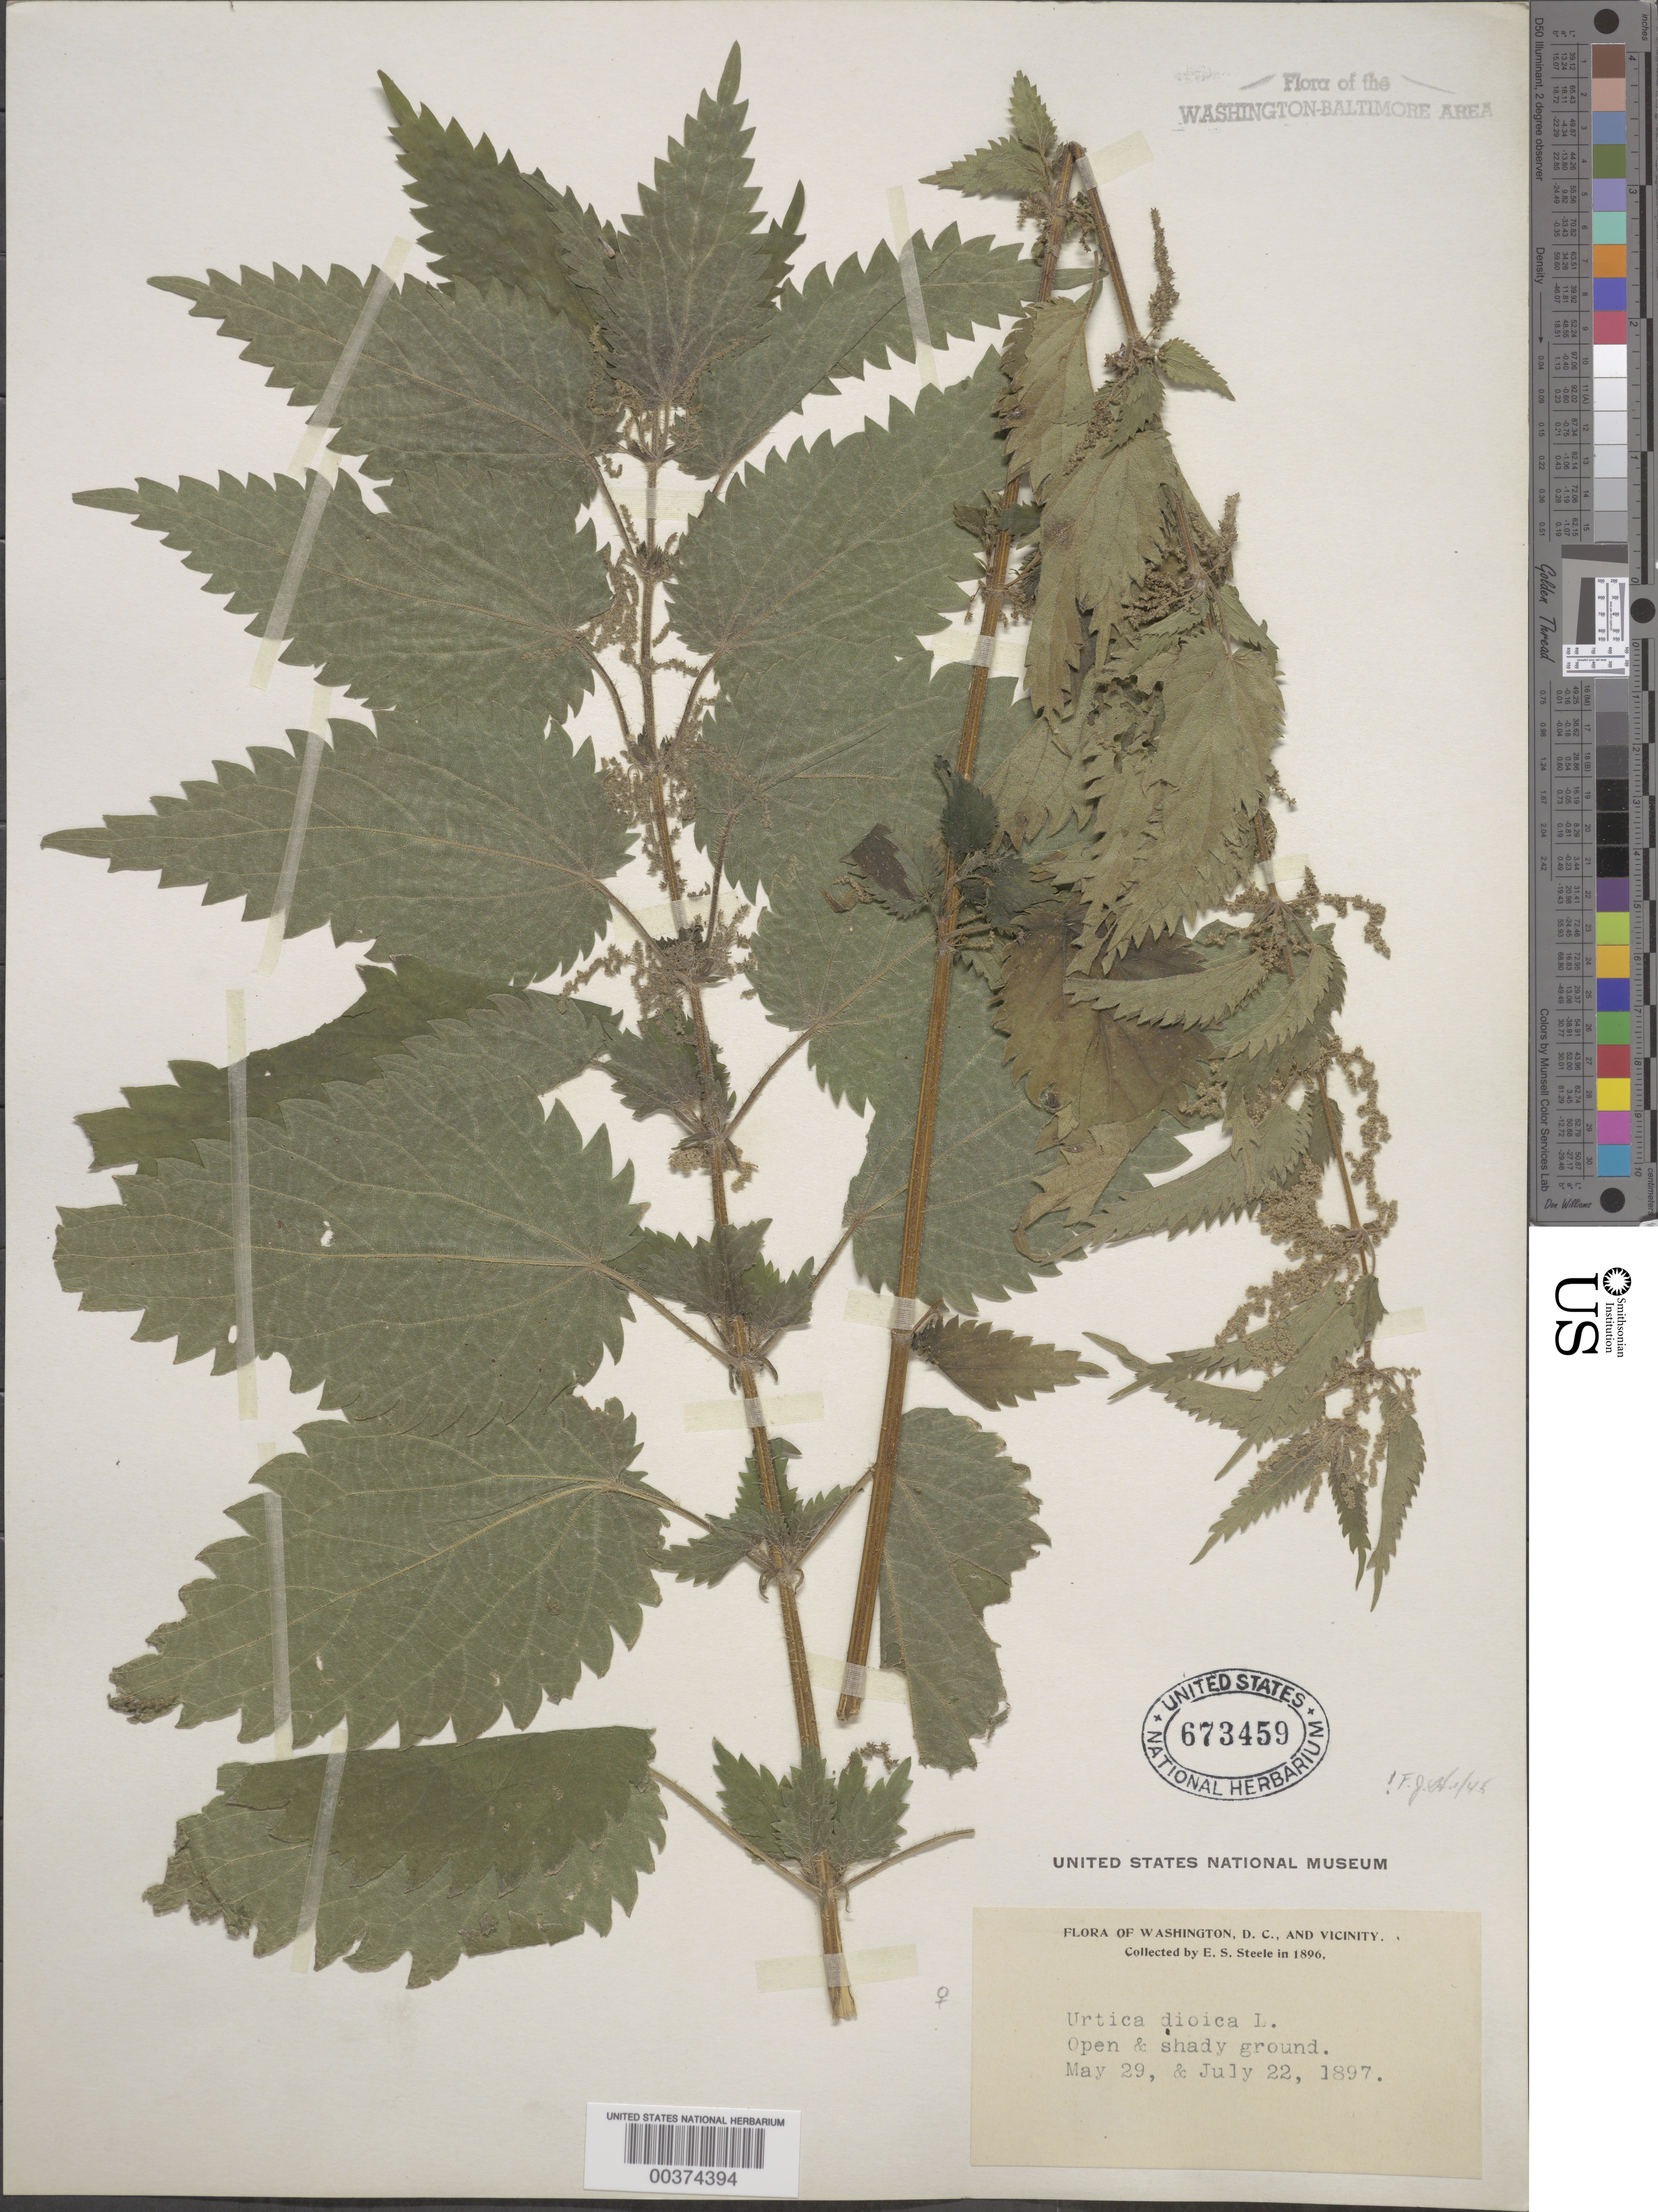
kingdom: Plantae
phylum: Tracheophyta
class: Magnoliopsida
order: Rosales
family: Urticaceae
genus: Urtica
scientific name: Urtica dioica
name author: L.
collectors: E. Steele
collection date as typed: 29 May 1897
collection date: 1897-05-29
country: United States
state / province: District of Columbia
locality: Washington DC area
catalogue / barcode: US 673459